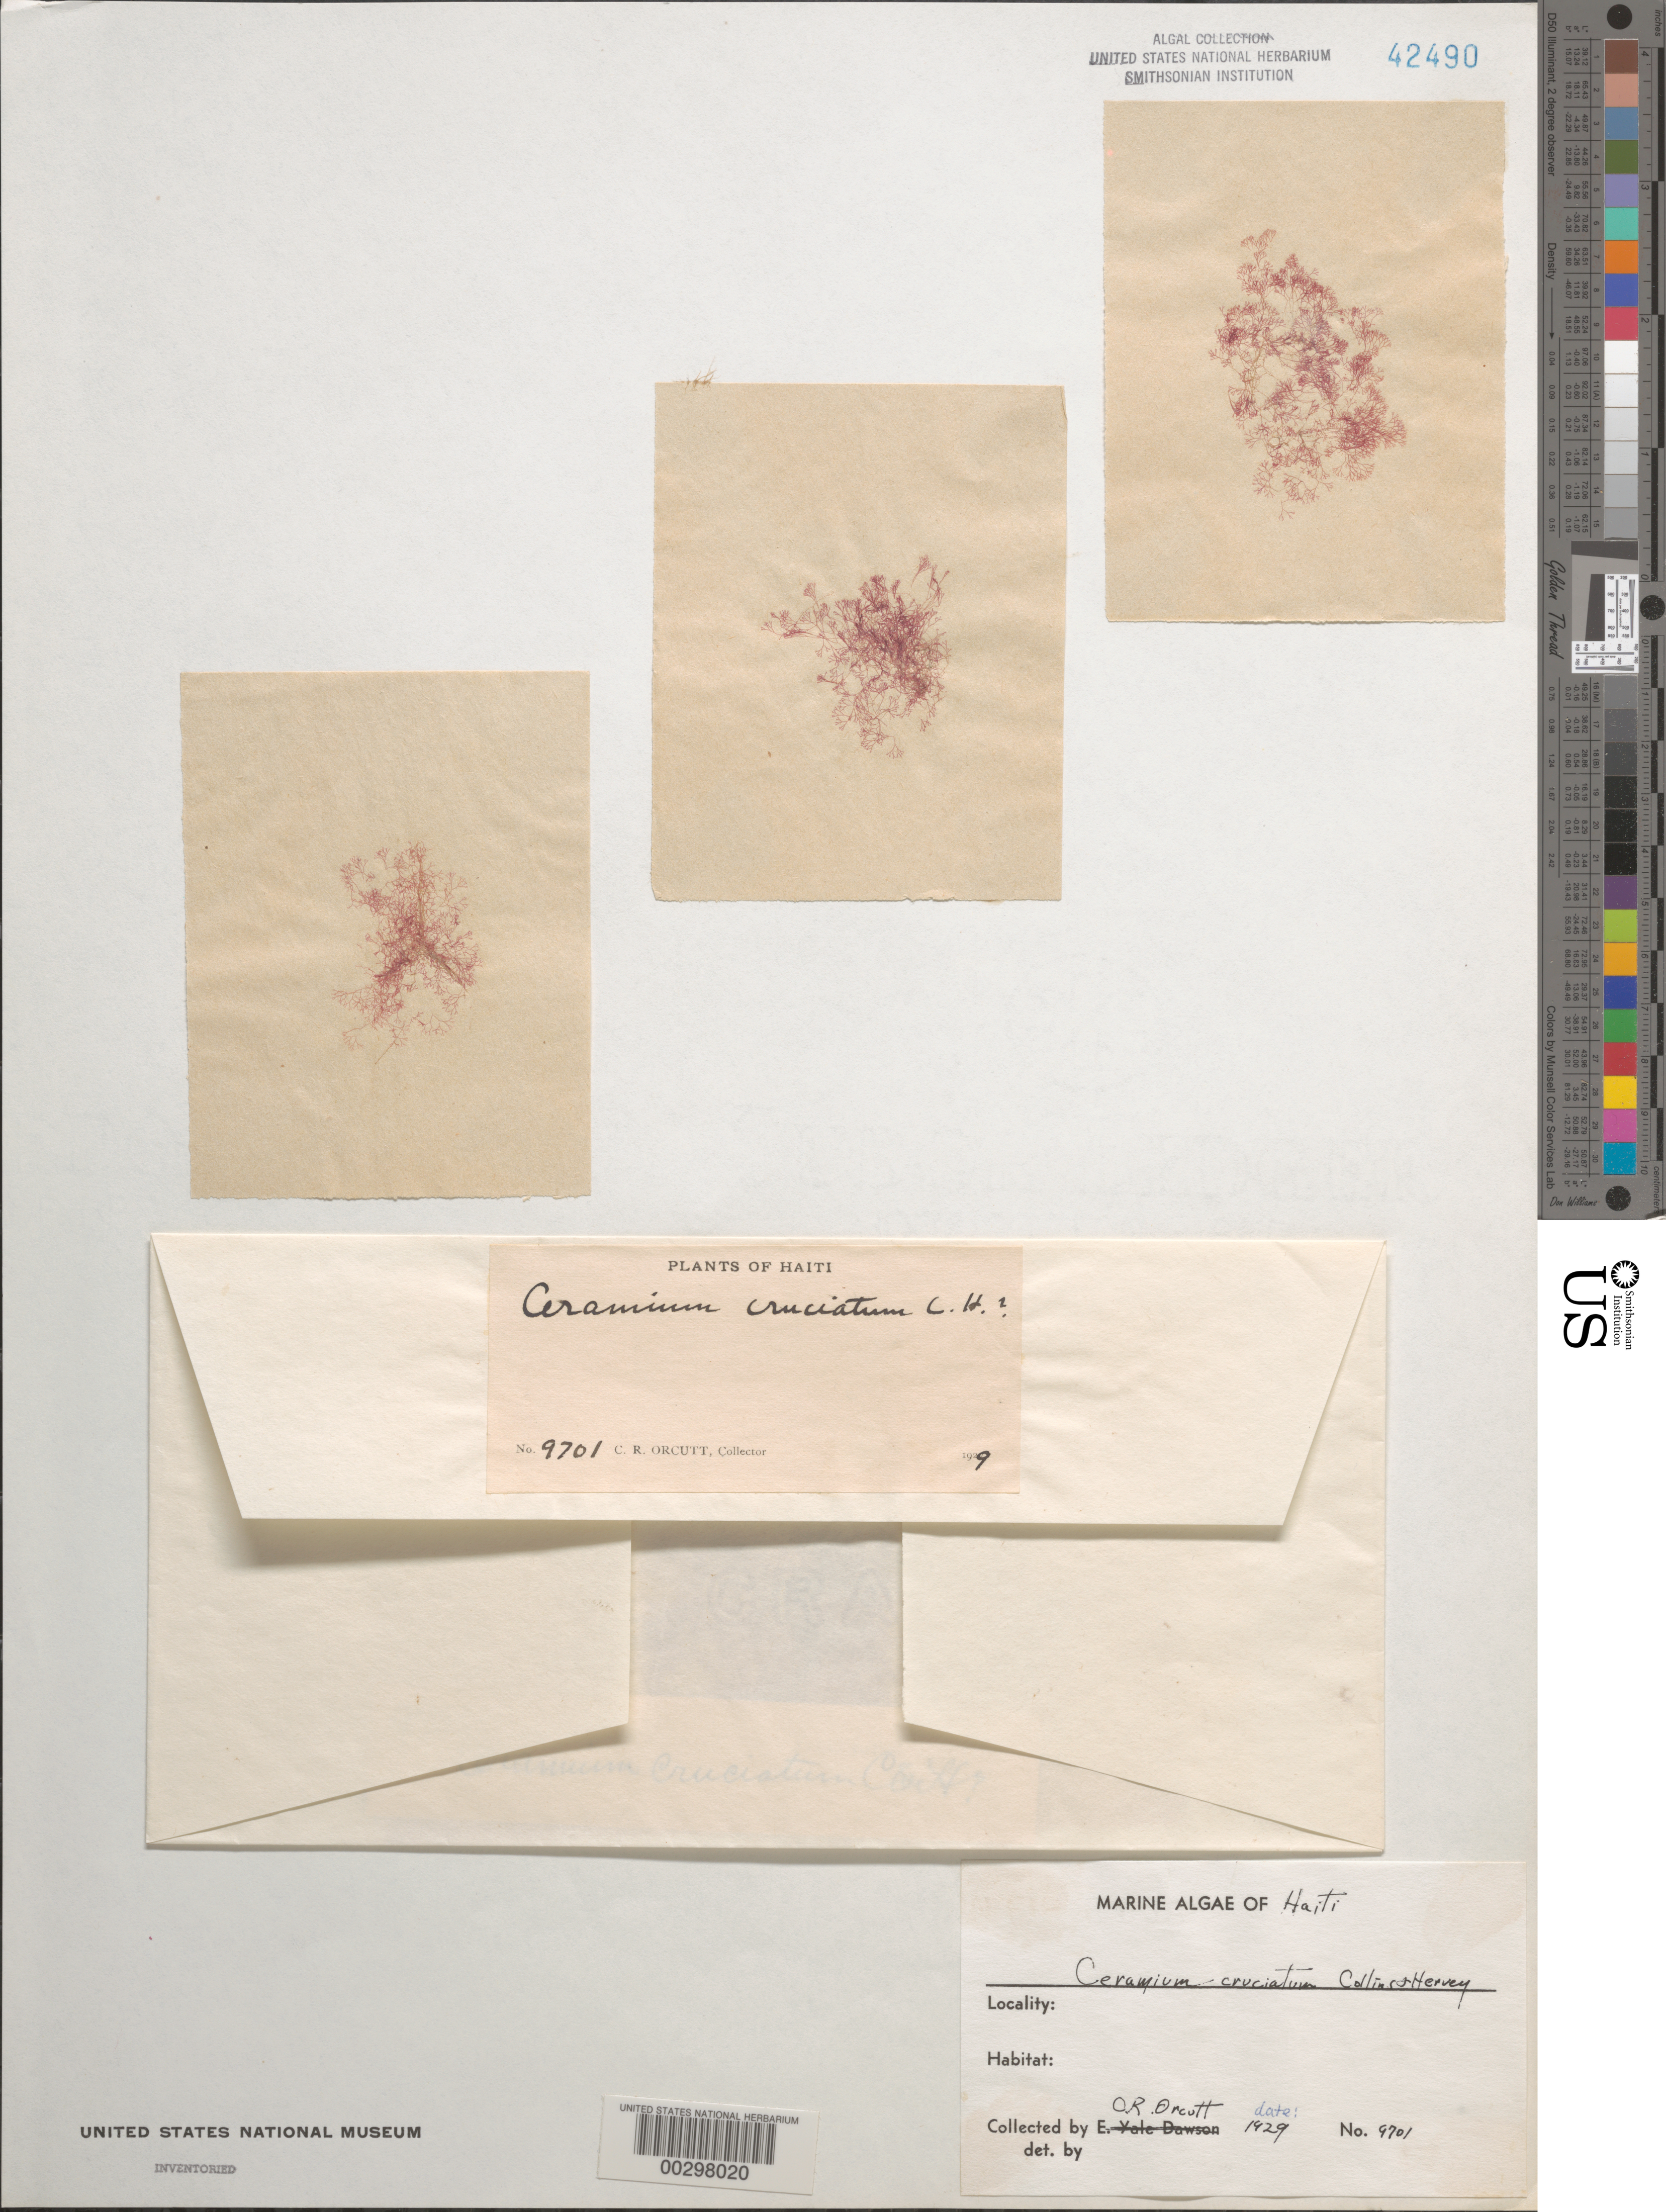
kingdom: Plantae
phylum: Rhodophyta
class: Florideophyceae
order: Ceramiales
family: Ceramiaceae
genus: Ceramium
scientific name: Ceramium cruciatum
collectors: C. R. Orcutt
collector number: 9701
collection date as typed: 1929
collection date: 1929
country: Haiti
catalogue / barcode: US 42490